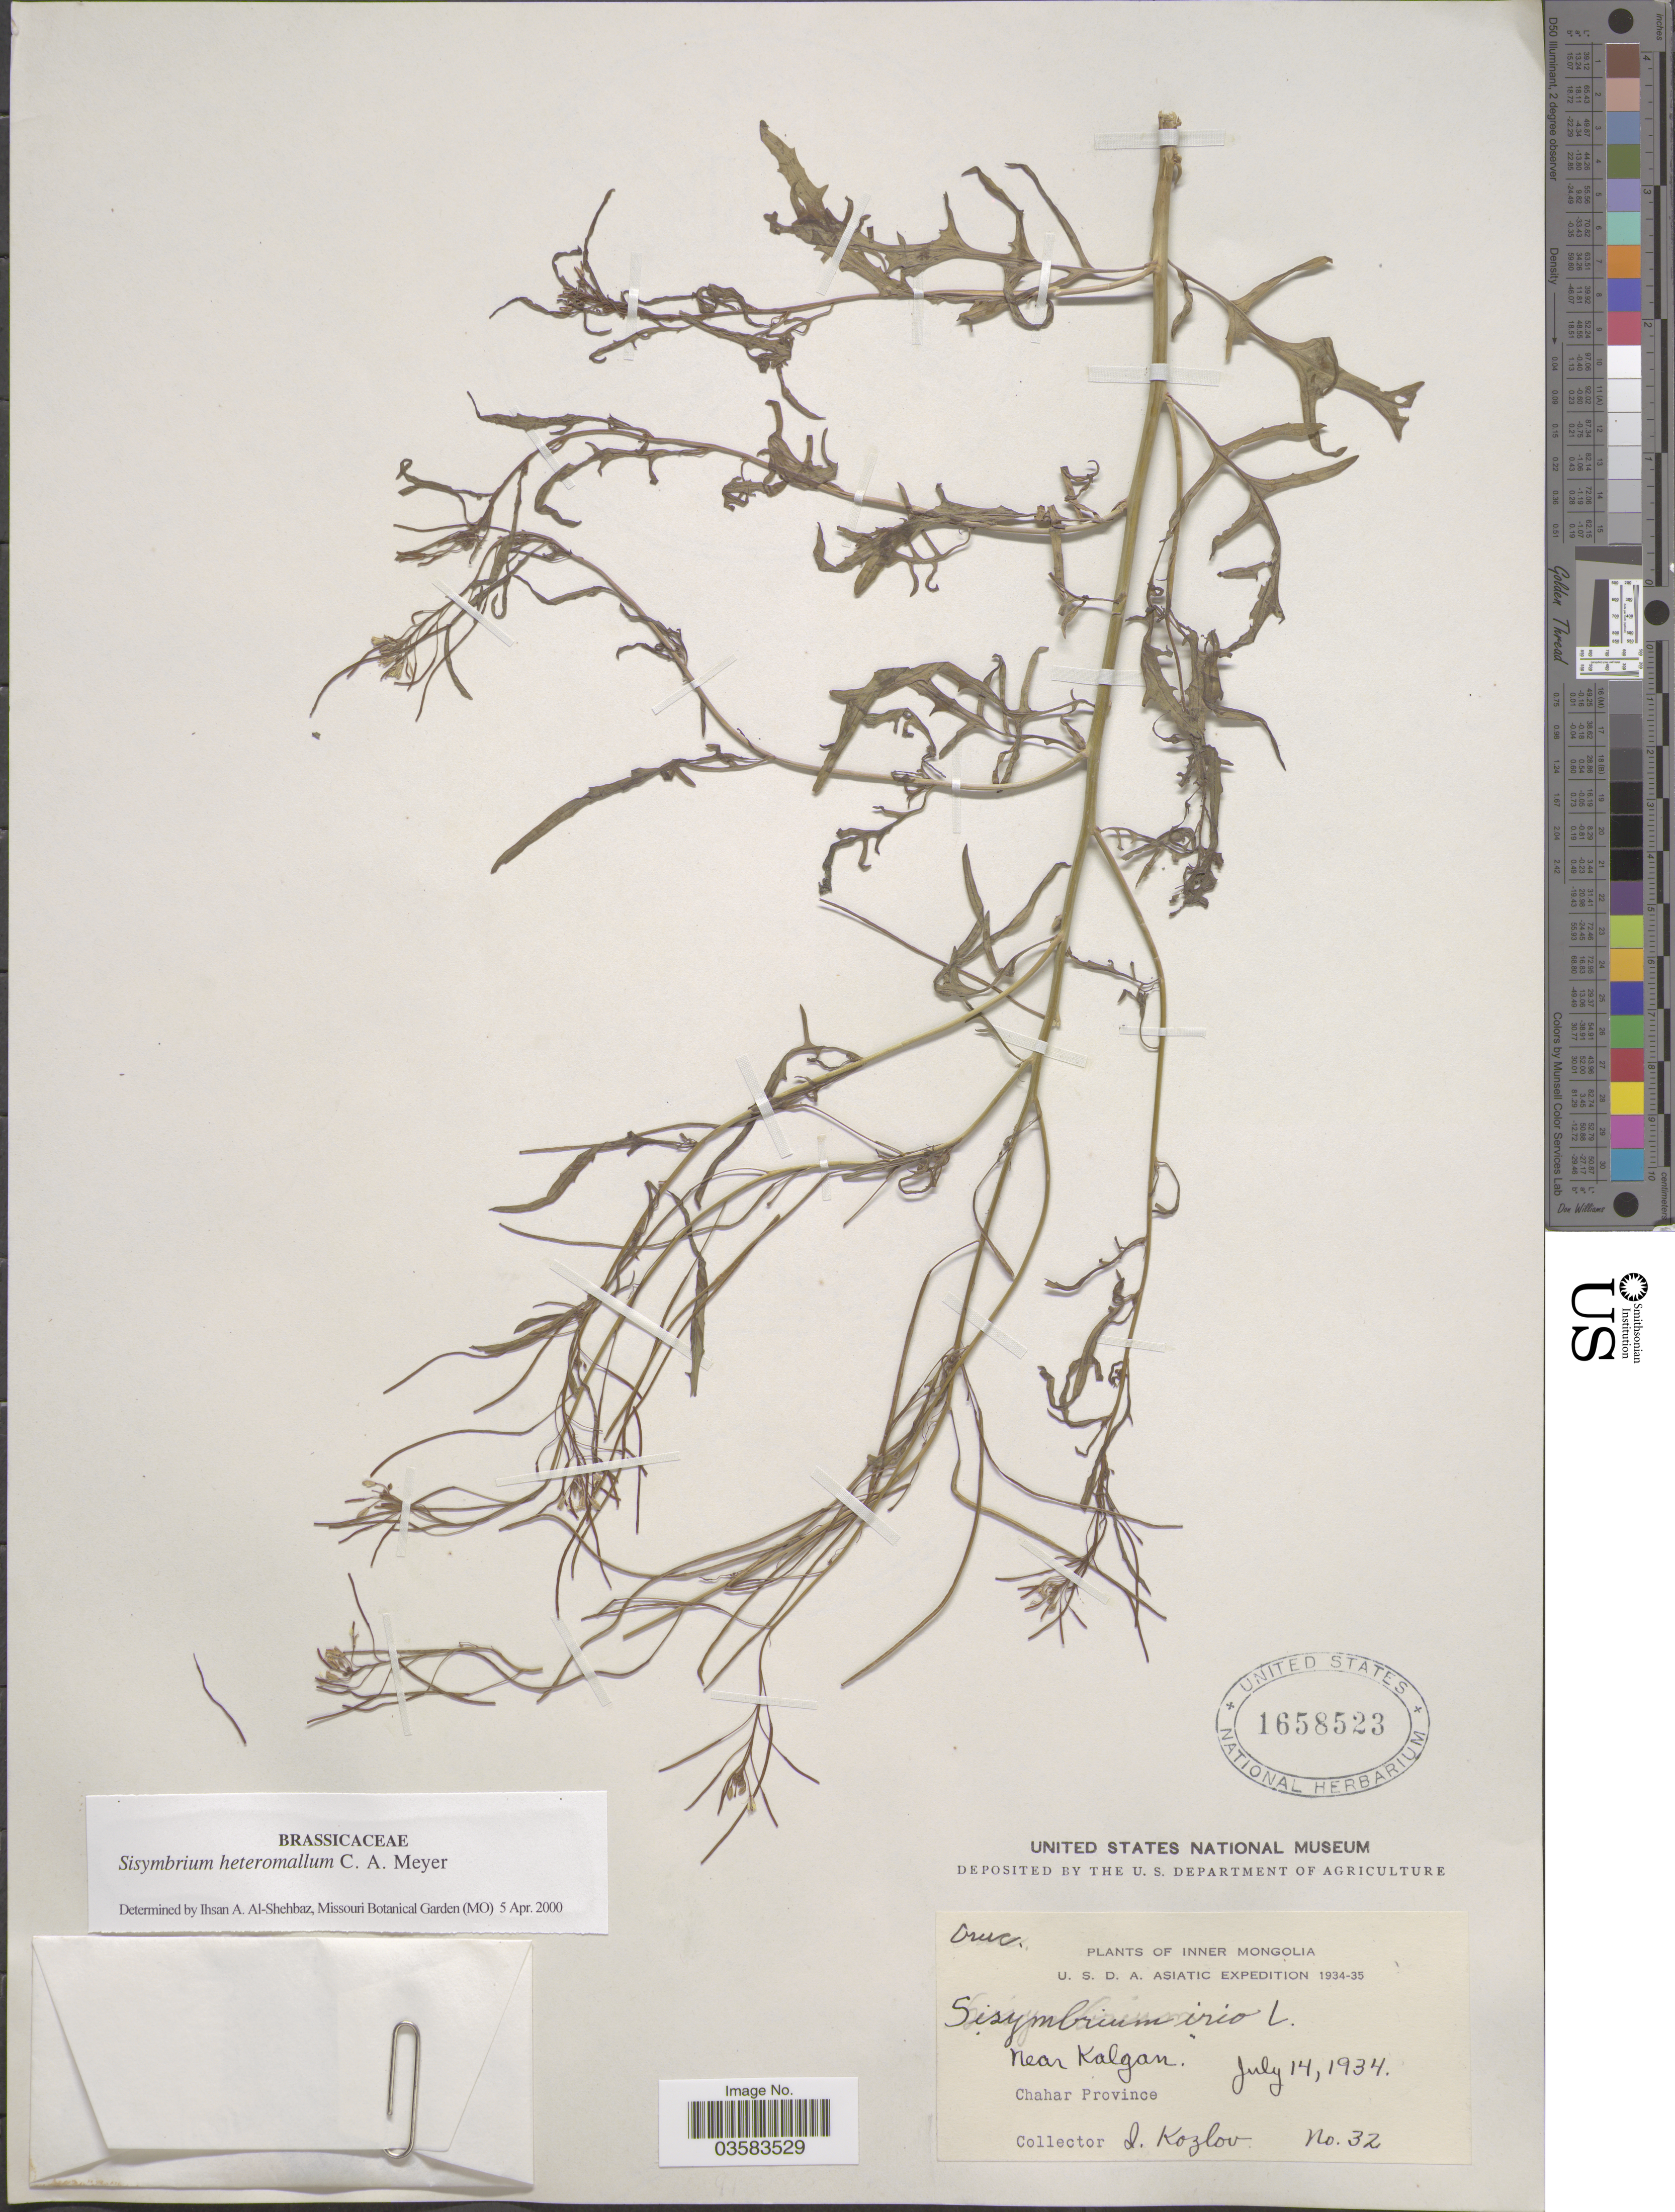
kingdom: Plantae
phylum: Tracheophyta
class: Magnoliopsida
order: Brassicales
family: Brassicaceae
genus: Sisymbrium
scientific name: Sisymbrium heteromallum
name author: C.A. Mey.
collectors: I. Kozlov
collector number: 32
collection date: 1934-07-14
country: China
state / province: Nei Monggol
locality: Inner Mongolia. Near Kalgan. Chahar Province.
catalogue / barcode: US 1658523